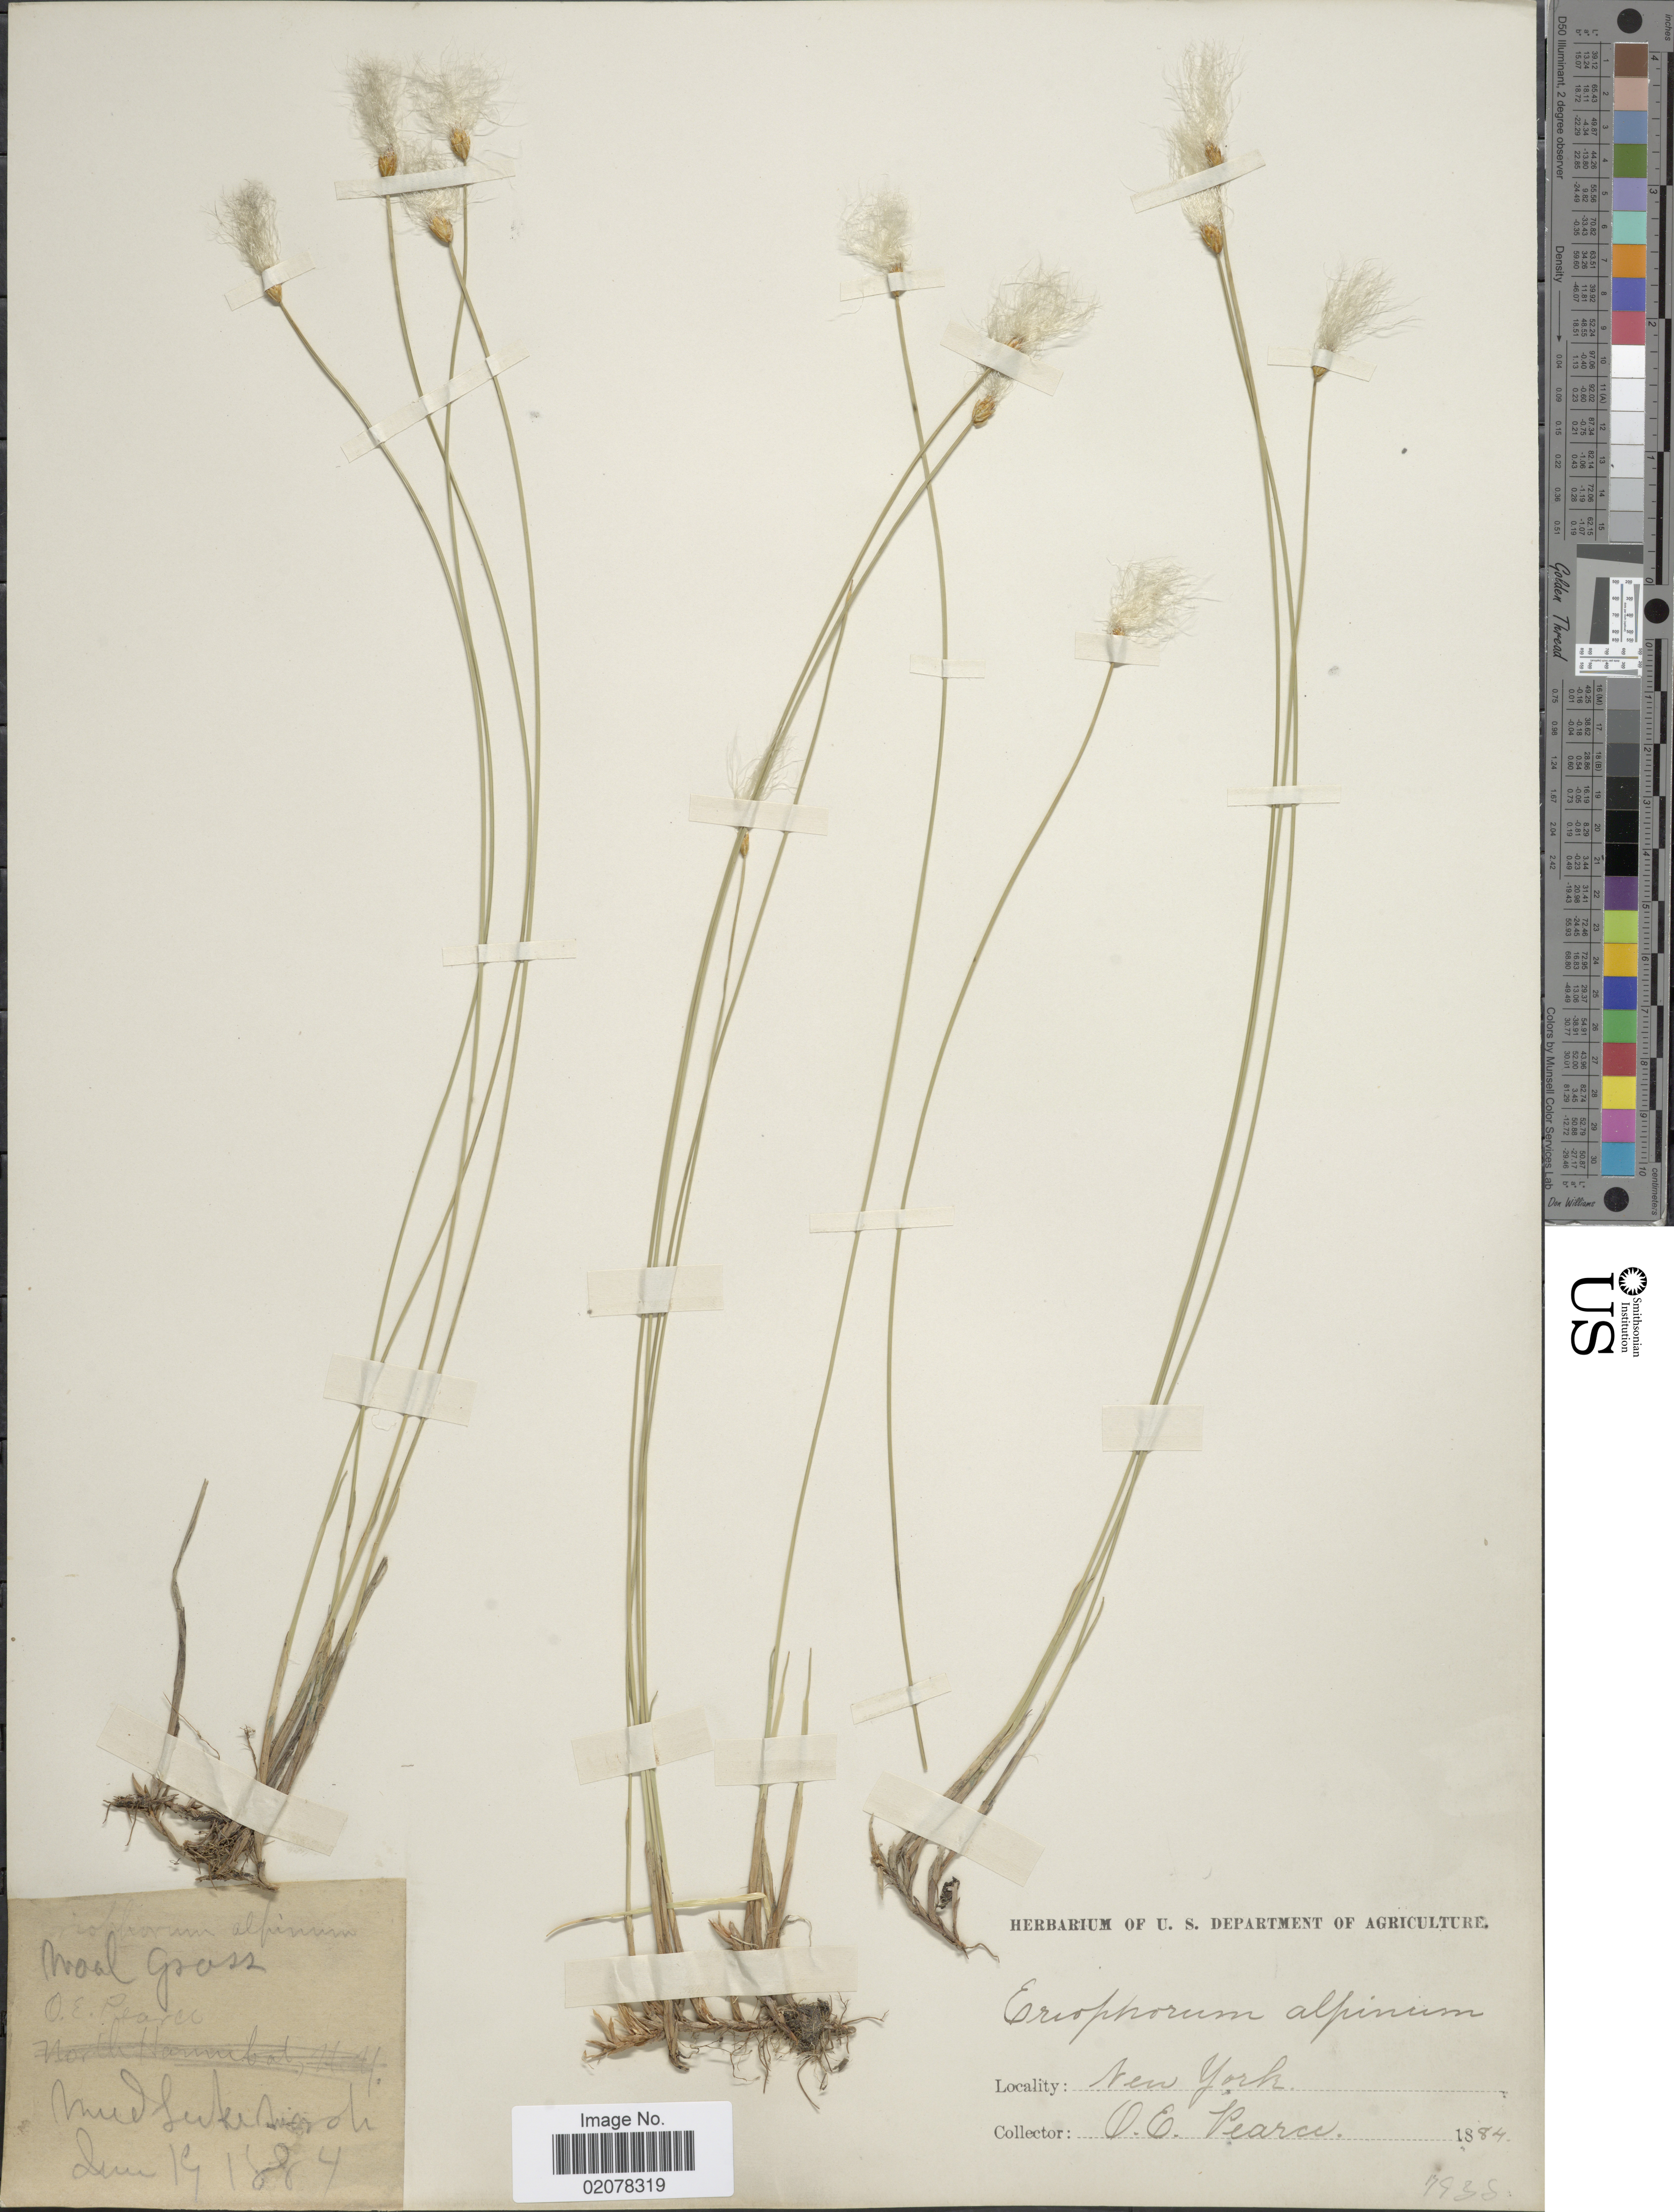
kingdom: Plantae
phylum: Tracheophyta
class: Liliopsida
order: Poales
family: Cyperaceae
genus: Trichophorum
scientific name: Trichophorum alpinum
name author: (L.) Pers.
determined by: Strong, M. T., (US), Smithsonian Institution - National Museum of Natural History (UNITED STATES)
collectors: O. E. Pearce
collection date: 1884-06-19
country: United States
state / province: New York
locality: Mud Lake marsh